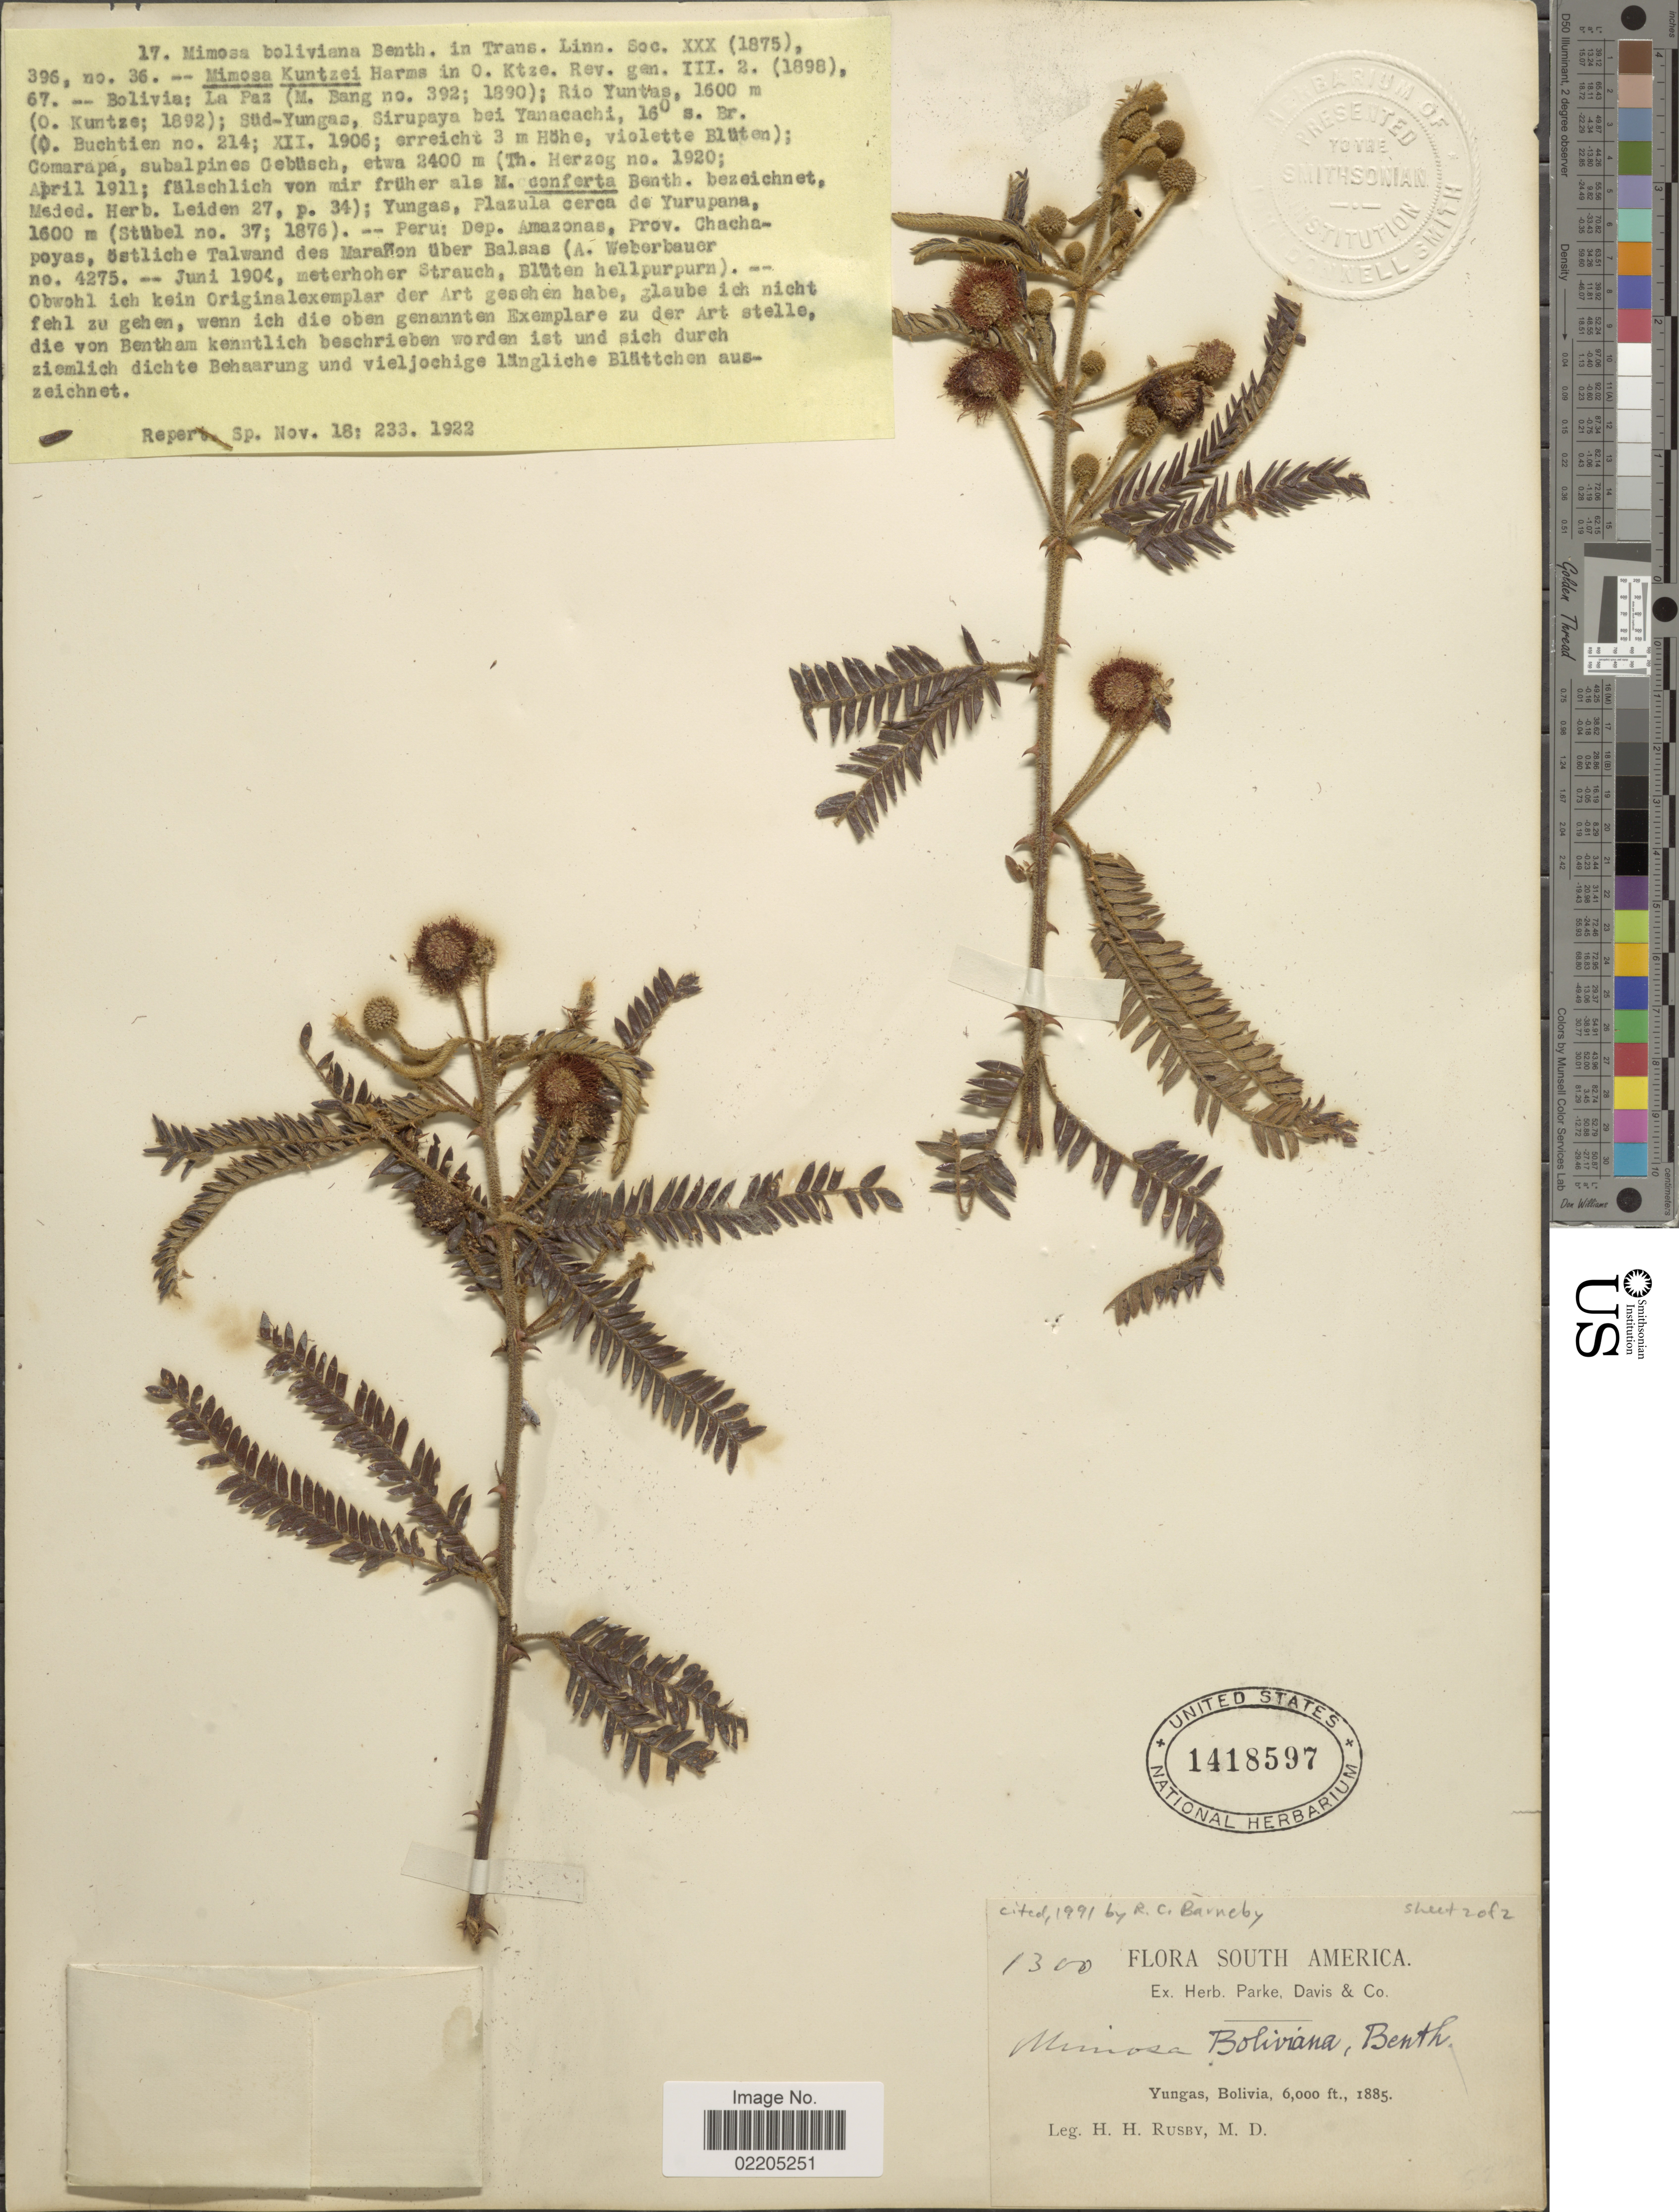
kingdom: Plantae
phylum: Tracheophyta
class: Magnoliopsida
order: Fabales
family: Fabaceae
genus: Mimosa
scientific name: Mimosa boliviana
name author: Benth.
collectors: H. H. Rusby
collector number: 1300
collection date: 1885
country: Bolivia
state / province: La Paz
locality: Yungas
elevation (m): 1829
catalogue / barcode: US 1418597